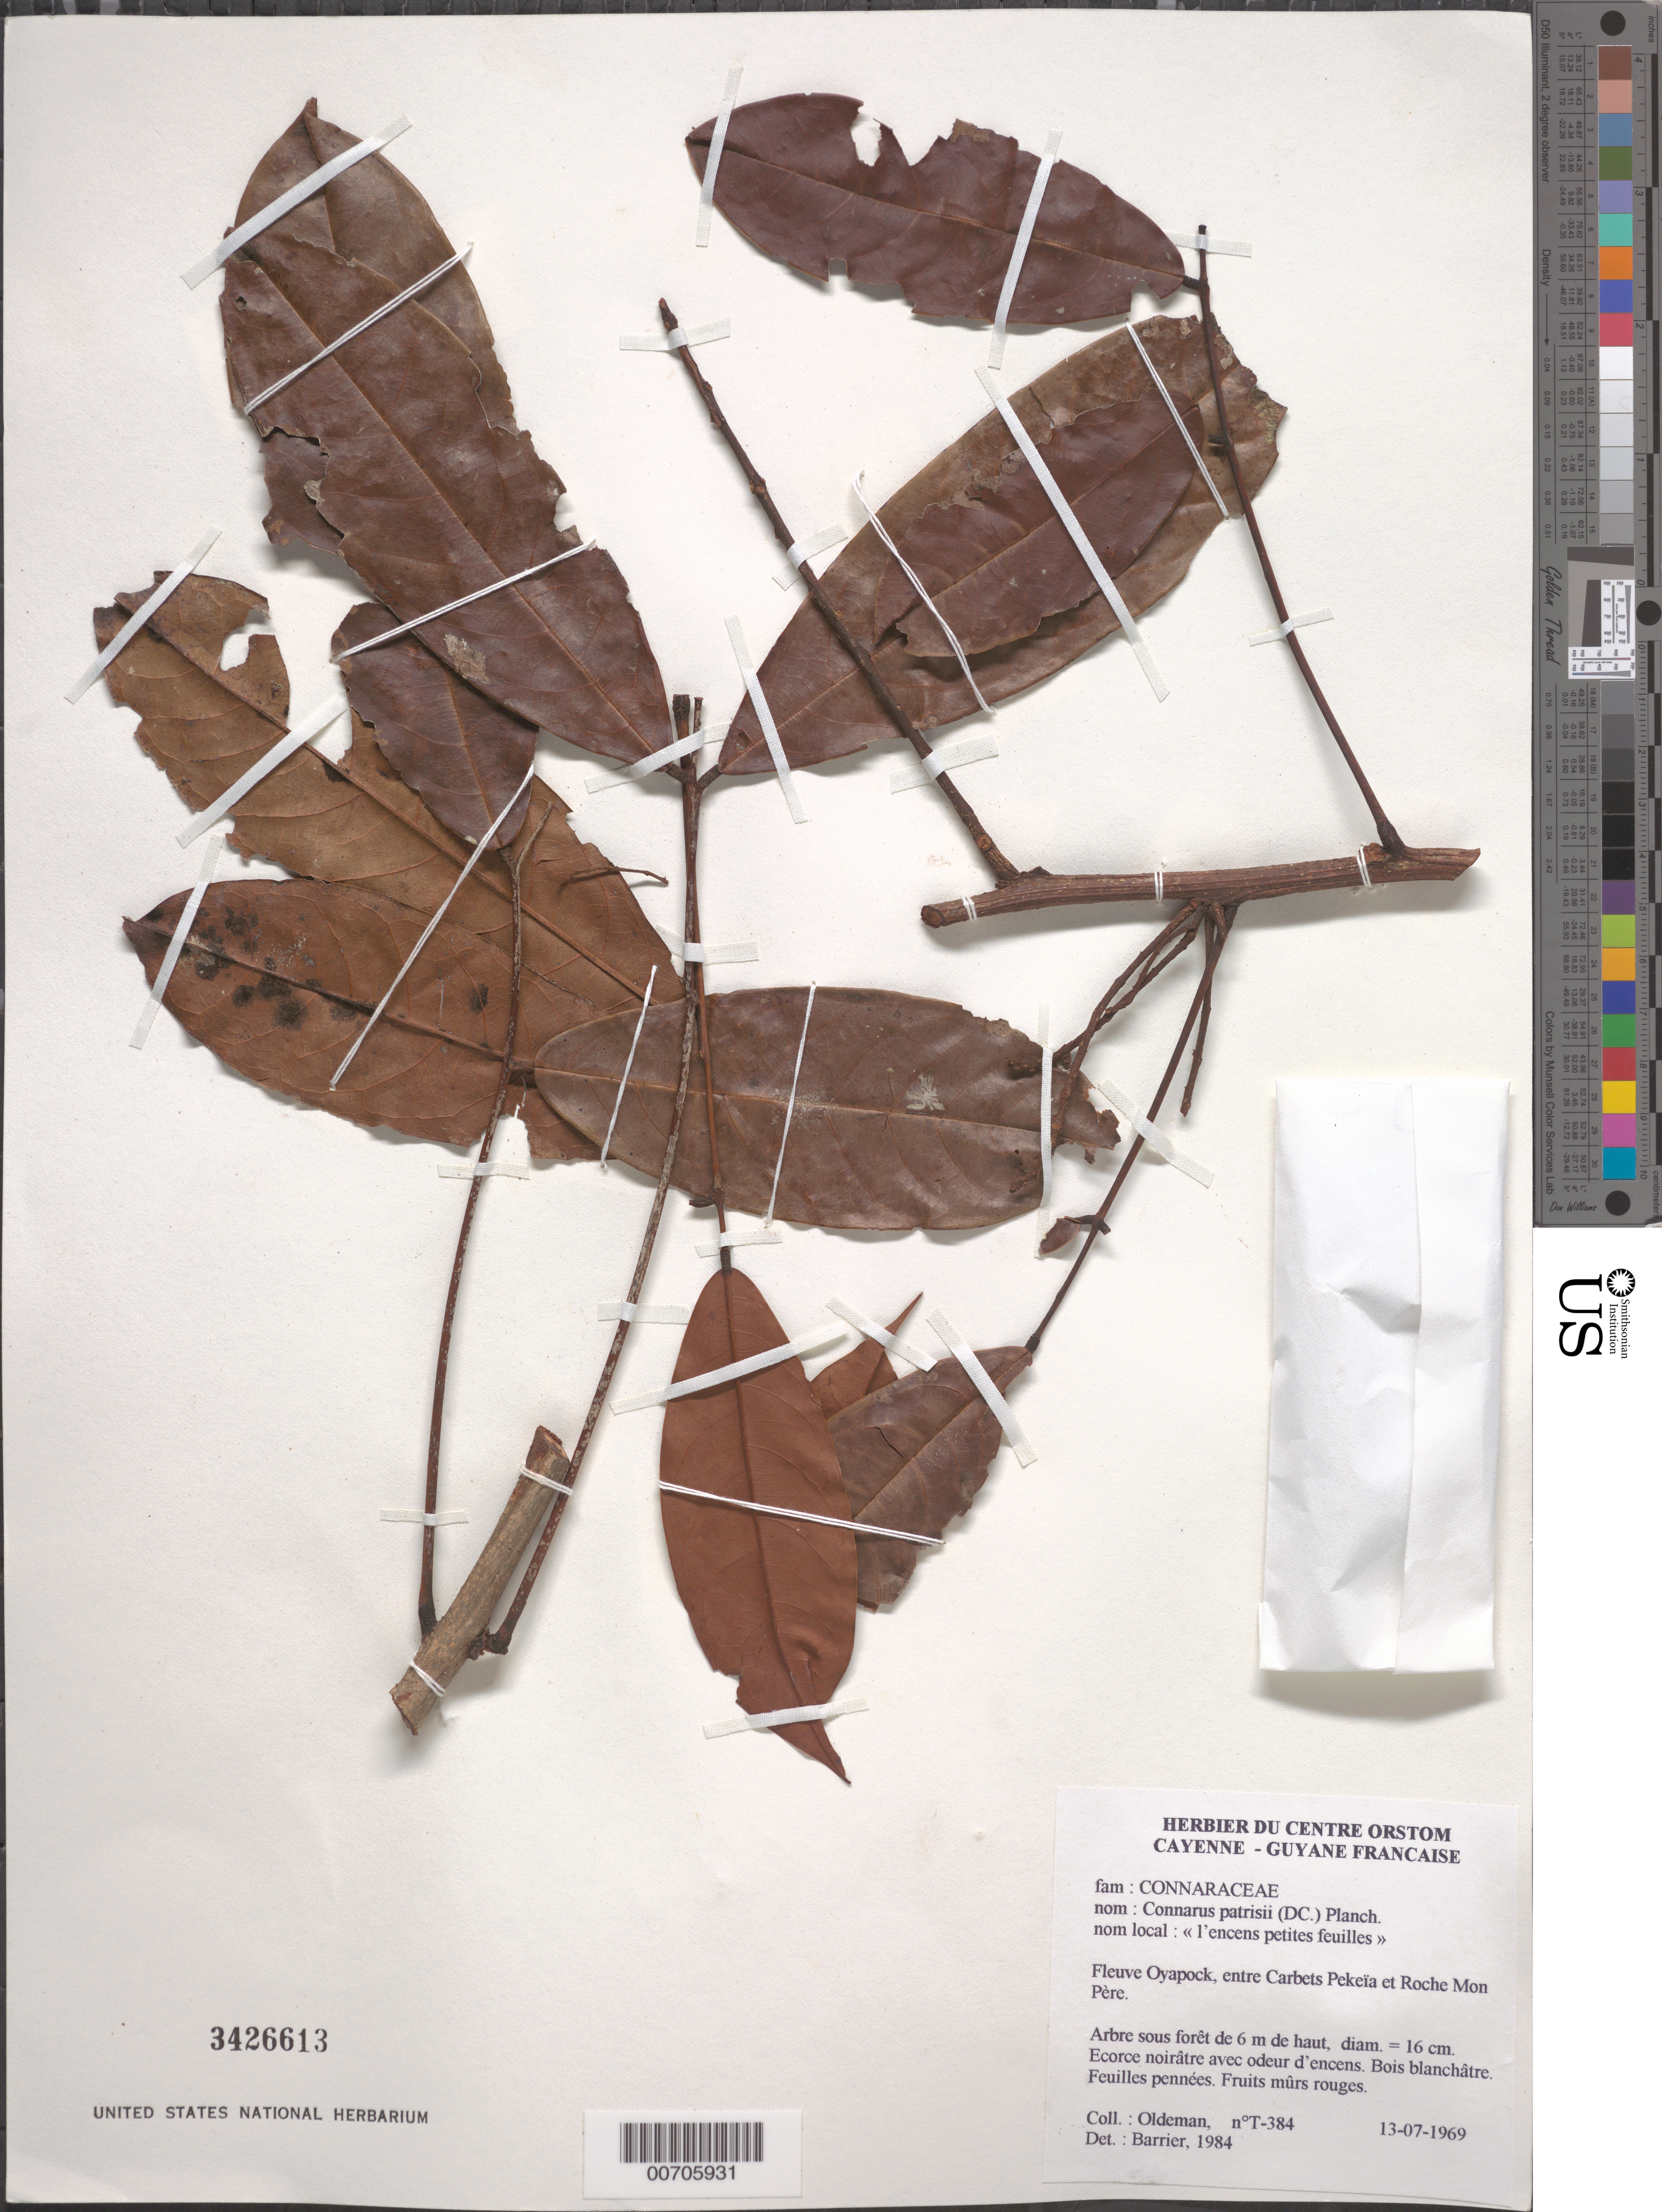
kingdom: Plantae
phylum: Tracheophyta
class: Magnoliopsida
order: Oxalidales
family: Connaraceae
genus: Connarus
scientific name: Connarus patrisii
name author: (DC.) Planch.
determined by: Barrier, S.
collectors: R. Oldeman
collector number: T 384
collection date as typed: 13-Jul-69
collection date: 1969-07-13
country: French Guiana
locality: Fleuve Oyapock, entre Carbets Pekeia & Roche Mon Pere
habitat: Forest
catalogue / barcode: US 3426613